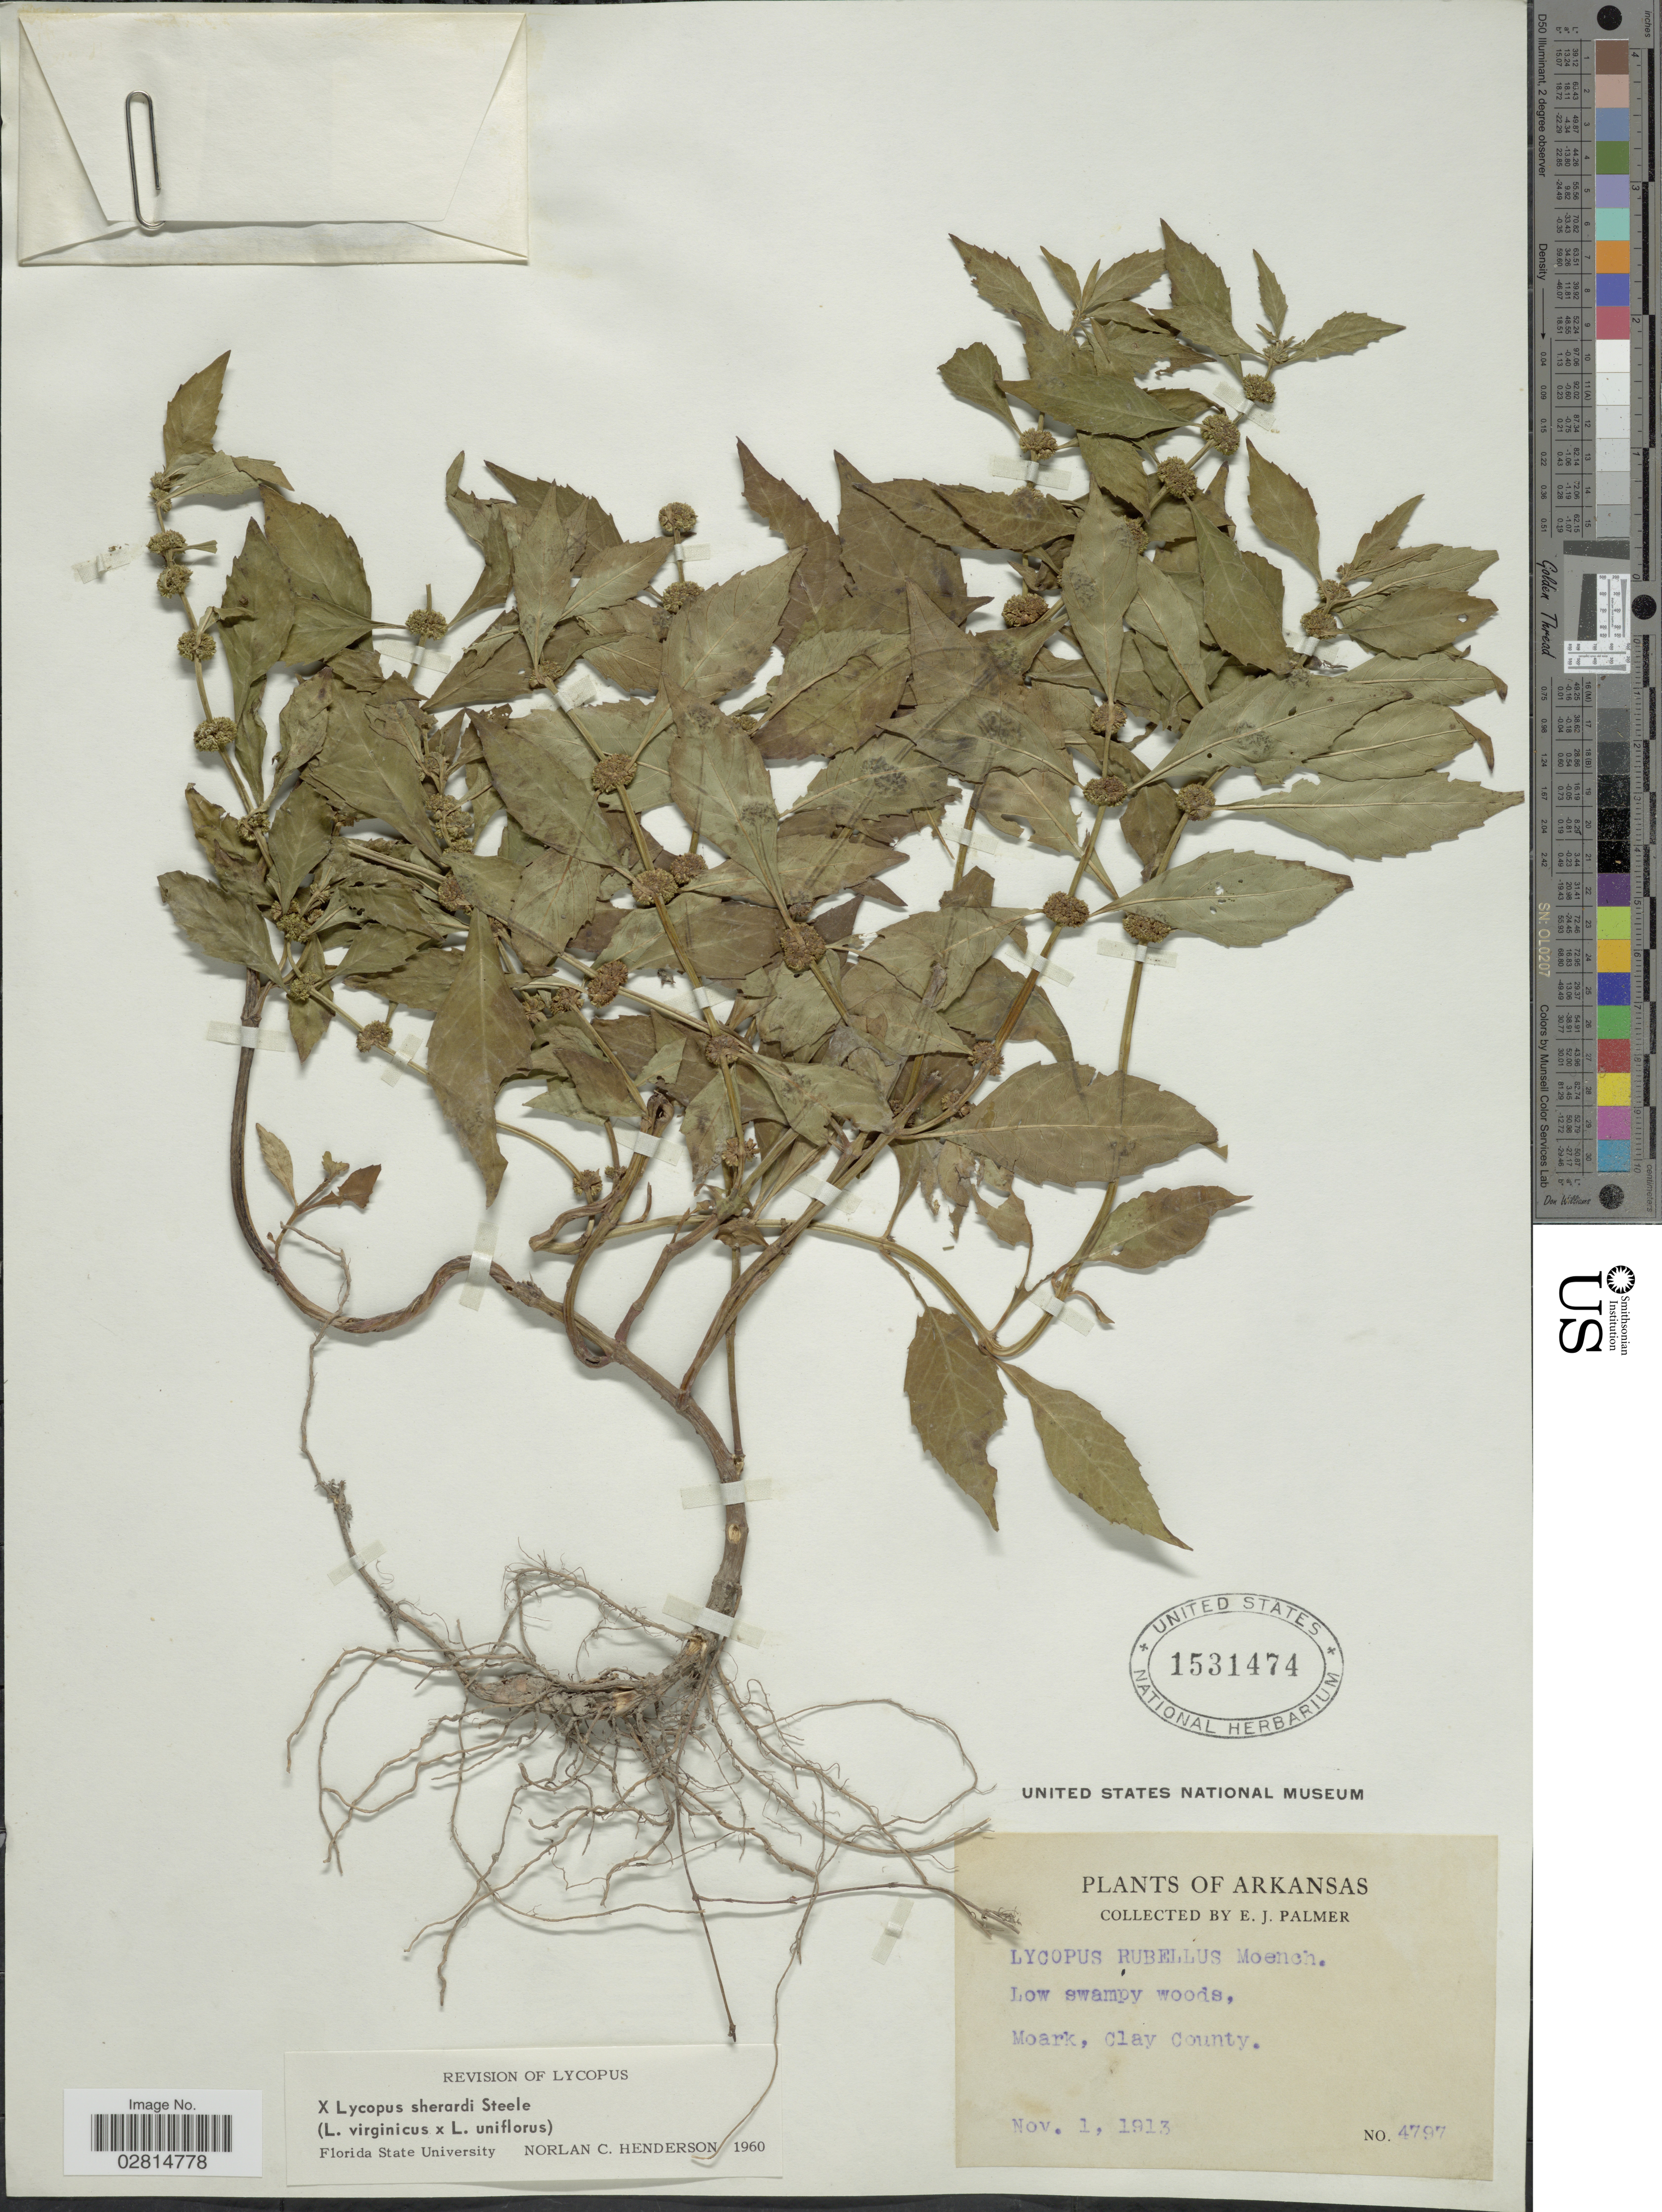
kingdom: Plantae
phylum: Tracheophyta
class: Magnoliopsida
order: Lamiales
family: Lamiaceae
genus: Lycopus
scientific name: Lycopus x sherardii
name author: E.S. Steele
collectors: E. J. Palmer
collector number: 4797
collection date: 1913-11-01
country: United States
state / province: Arkansas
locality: Moark, Clay County.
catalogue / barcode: US 1531474